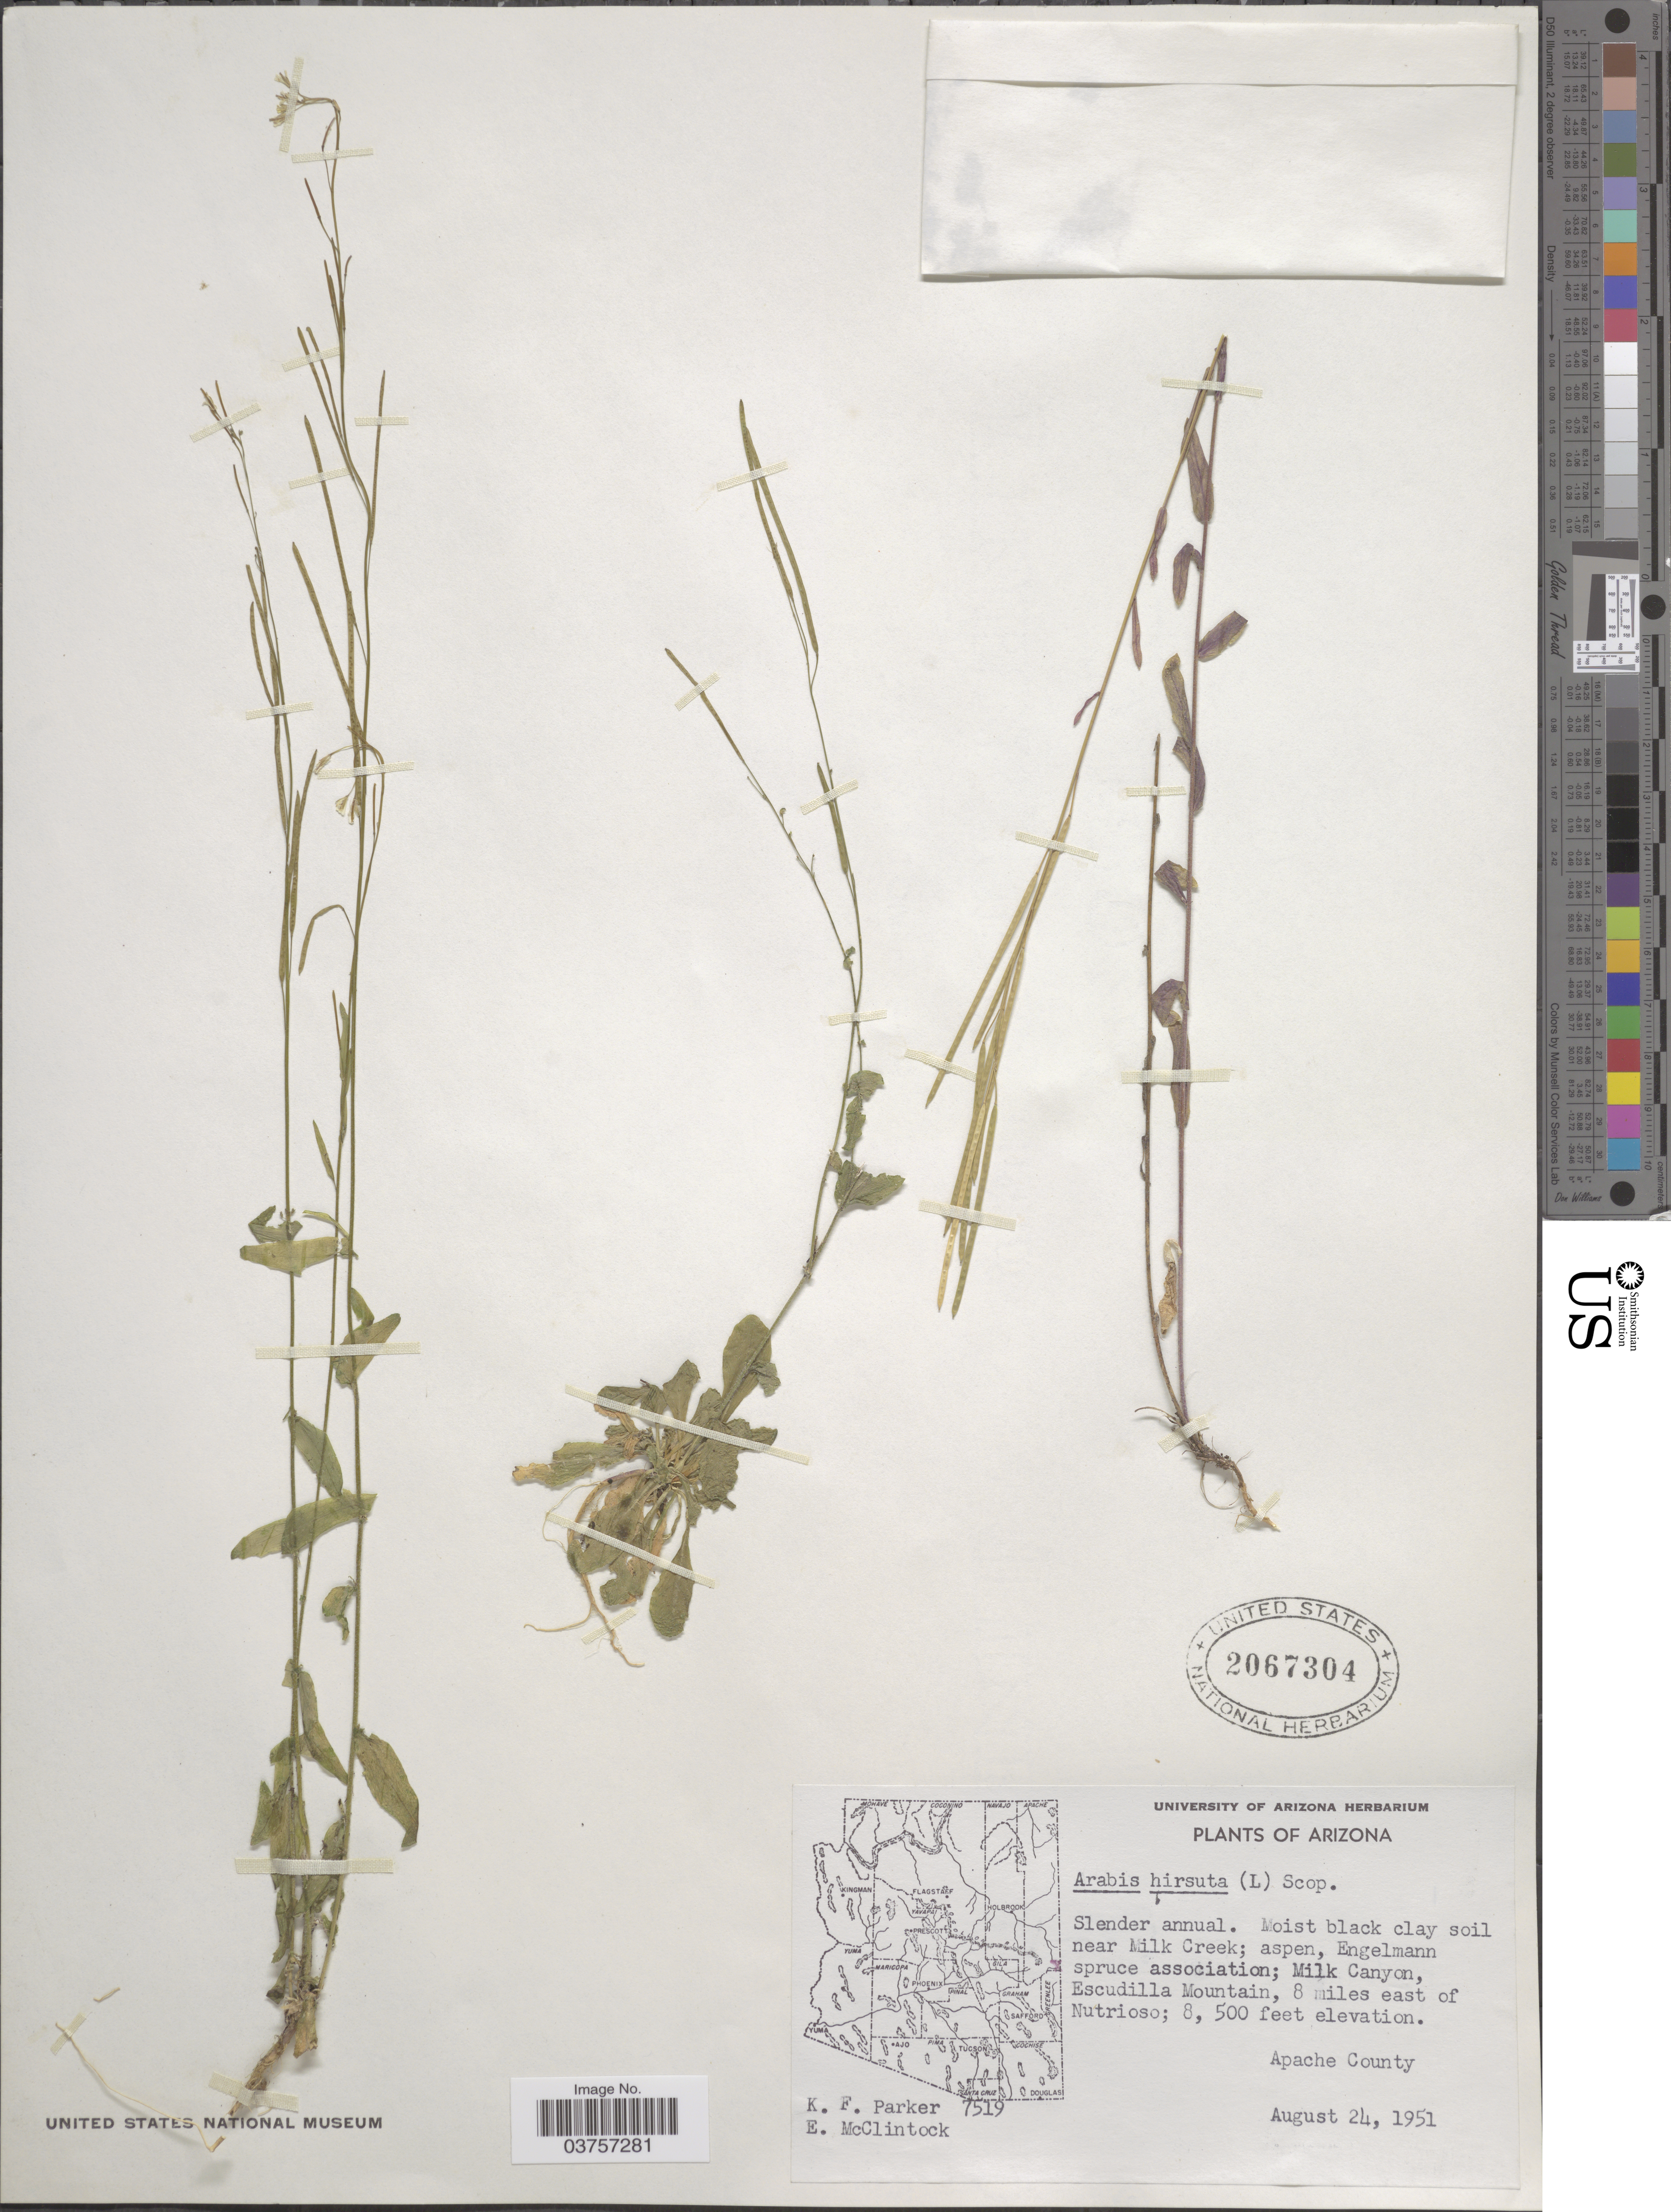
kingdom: Plantae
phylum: Tracheophyta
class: Magnoliopsida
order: Brassicales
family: Brassicaceae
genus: Arabis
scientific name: Arabis hirsuta var. pycnocarpa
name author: M. Hopkins & Rollins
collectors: K. F. Parker & E. McClintock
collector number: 7519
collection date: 1951-08-24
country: United States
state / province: Arizona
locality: Near Milk Creek; Milk Canyon, Escudilla Mountain, 8 miles east of Nutrioso. Apache County.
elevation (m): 2591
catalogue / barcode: US 2067304